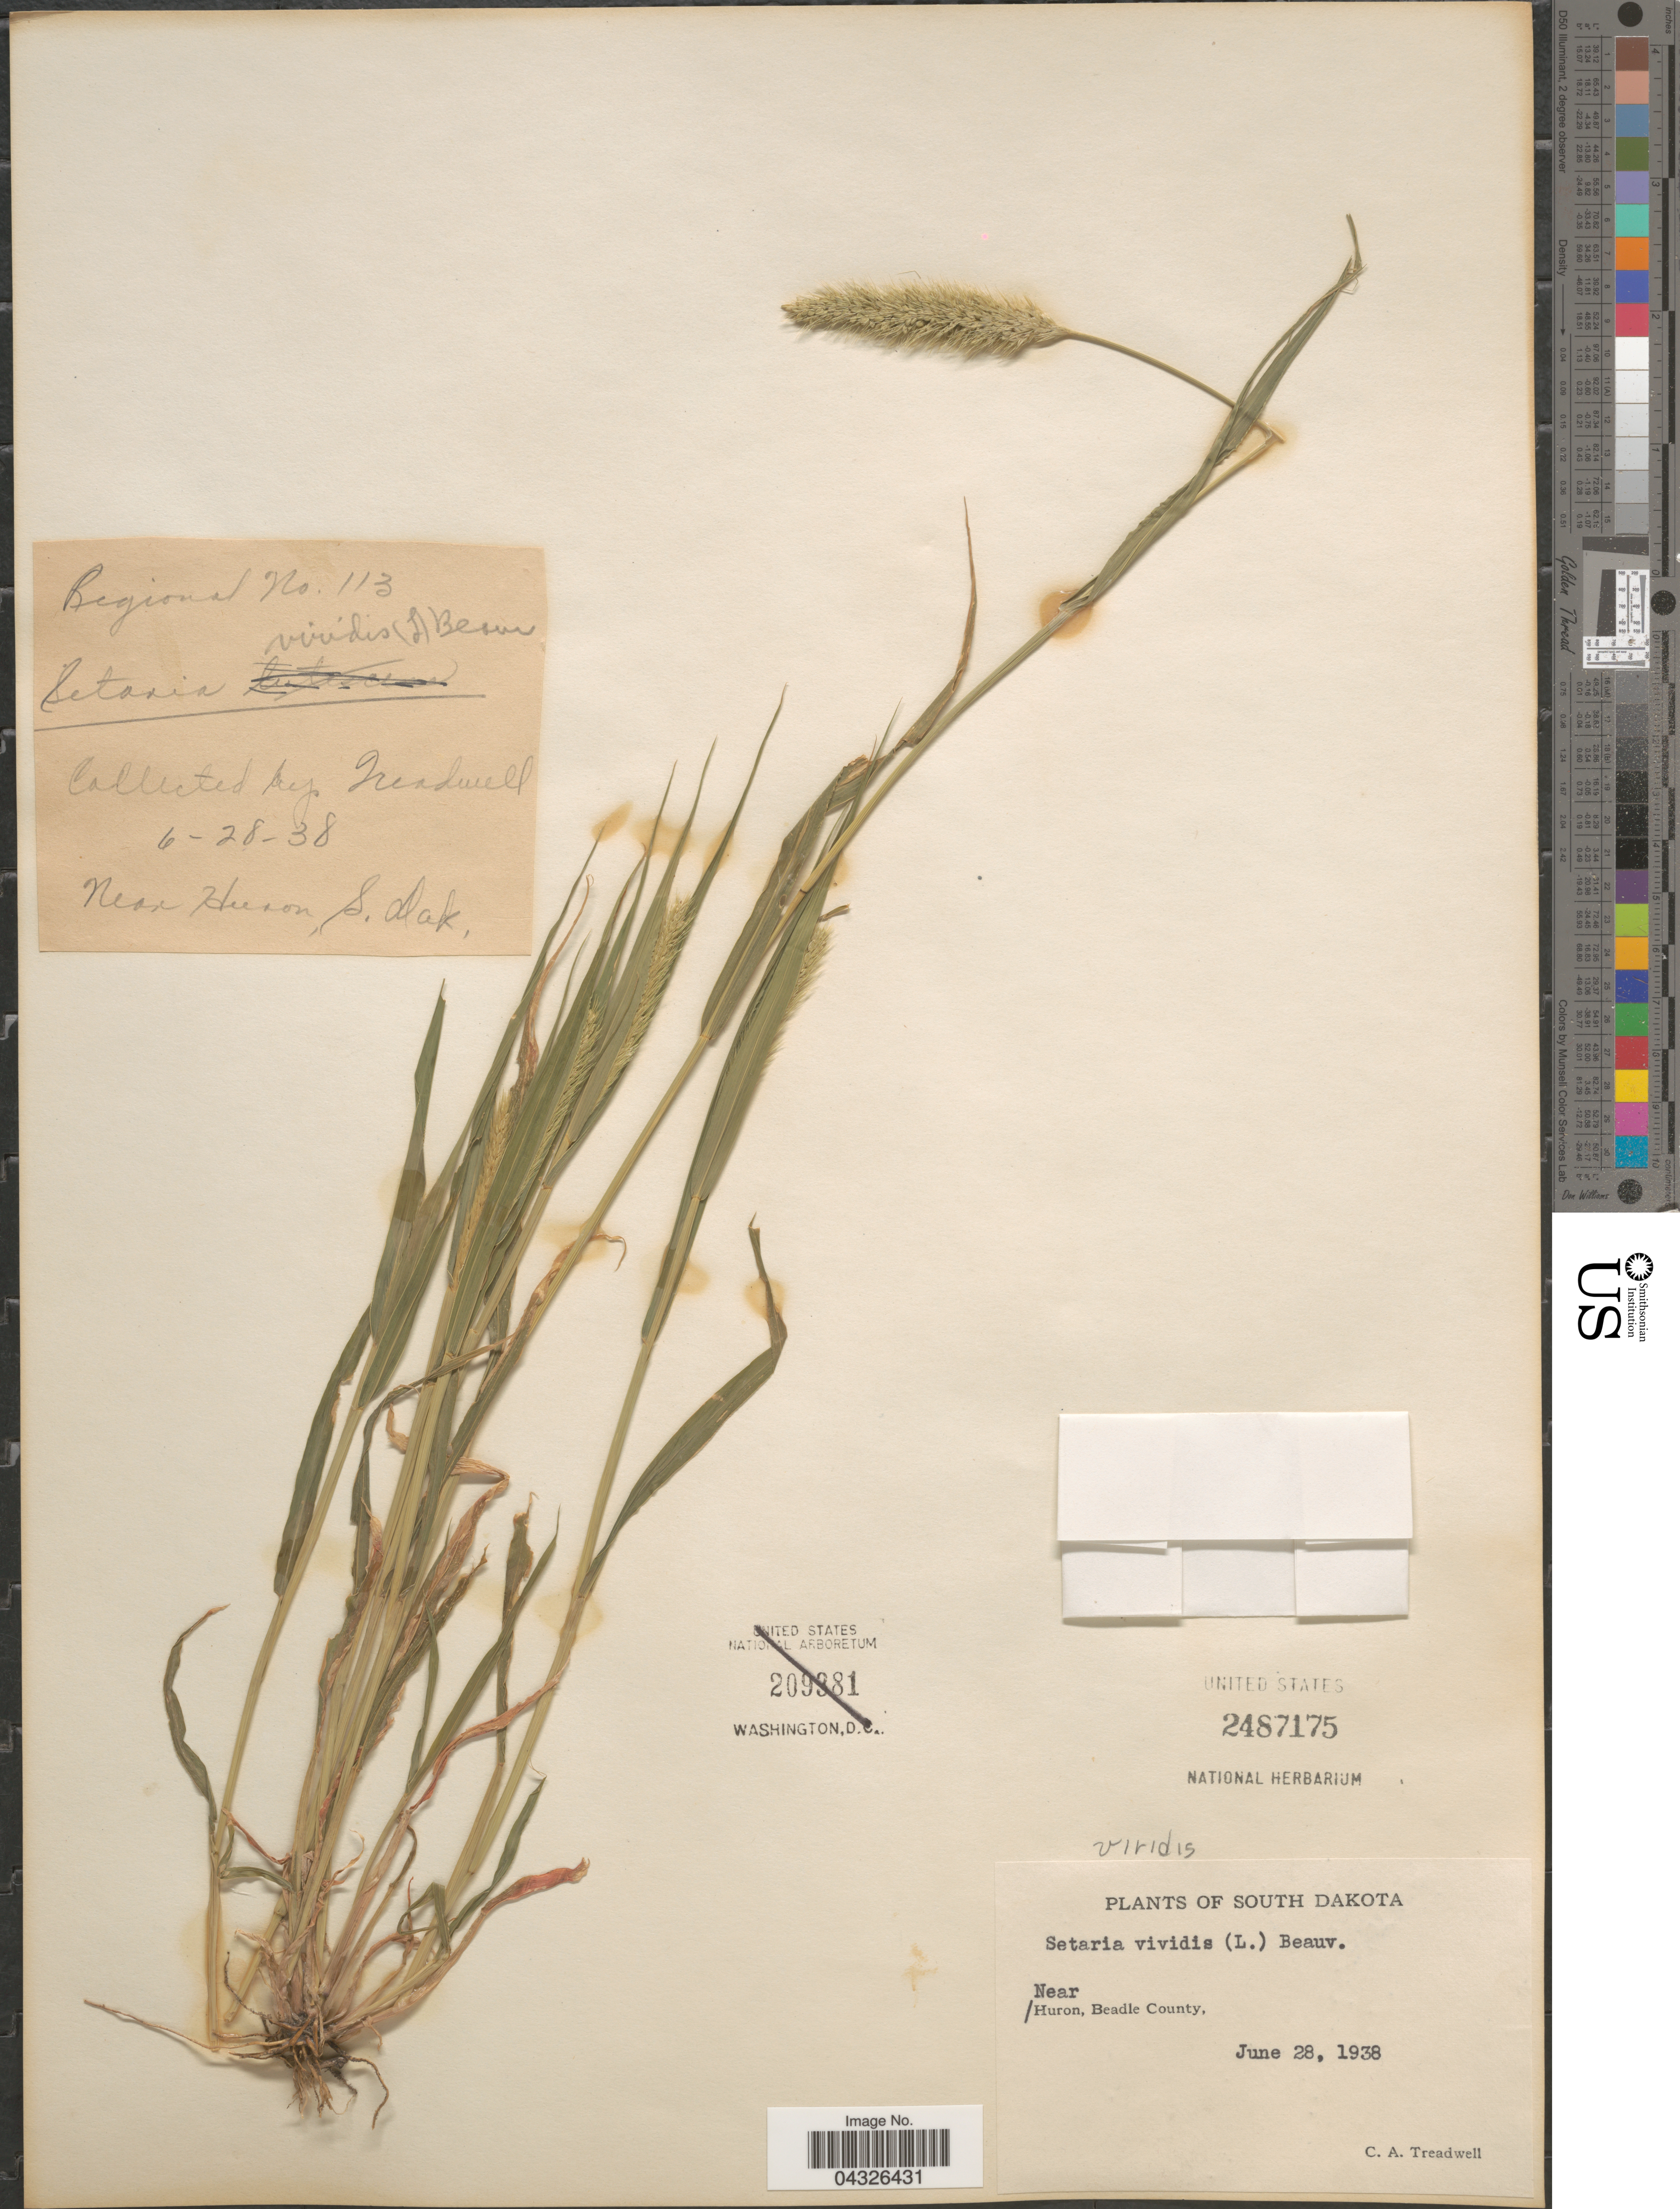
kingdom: Plantae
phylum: Tracheophyta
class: Liliopsida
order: Poales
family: Poaceae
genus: Setaria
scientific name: Setaria viridis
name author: (L.) P. Beauv.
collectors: C. Treadwell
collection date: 1938-06-28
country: United States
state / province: South Dakota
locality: Near Huron, Beadle County.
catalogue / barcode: US 2487175